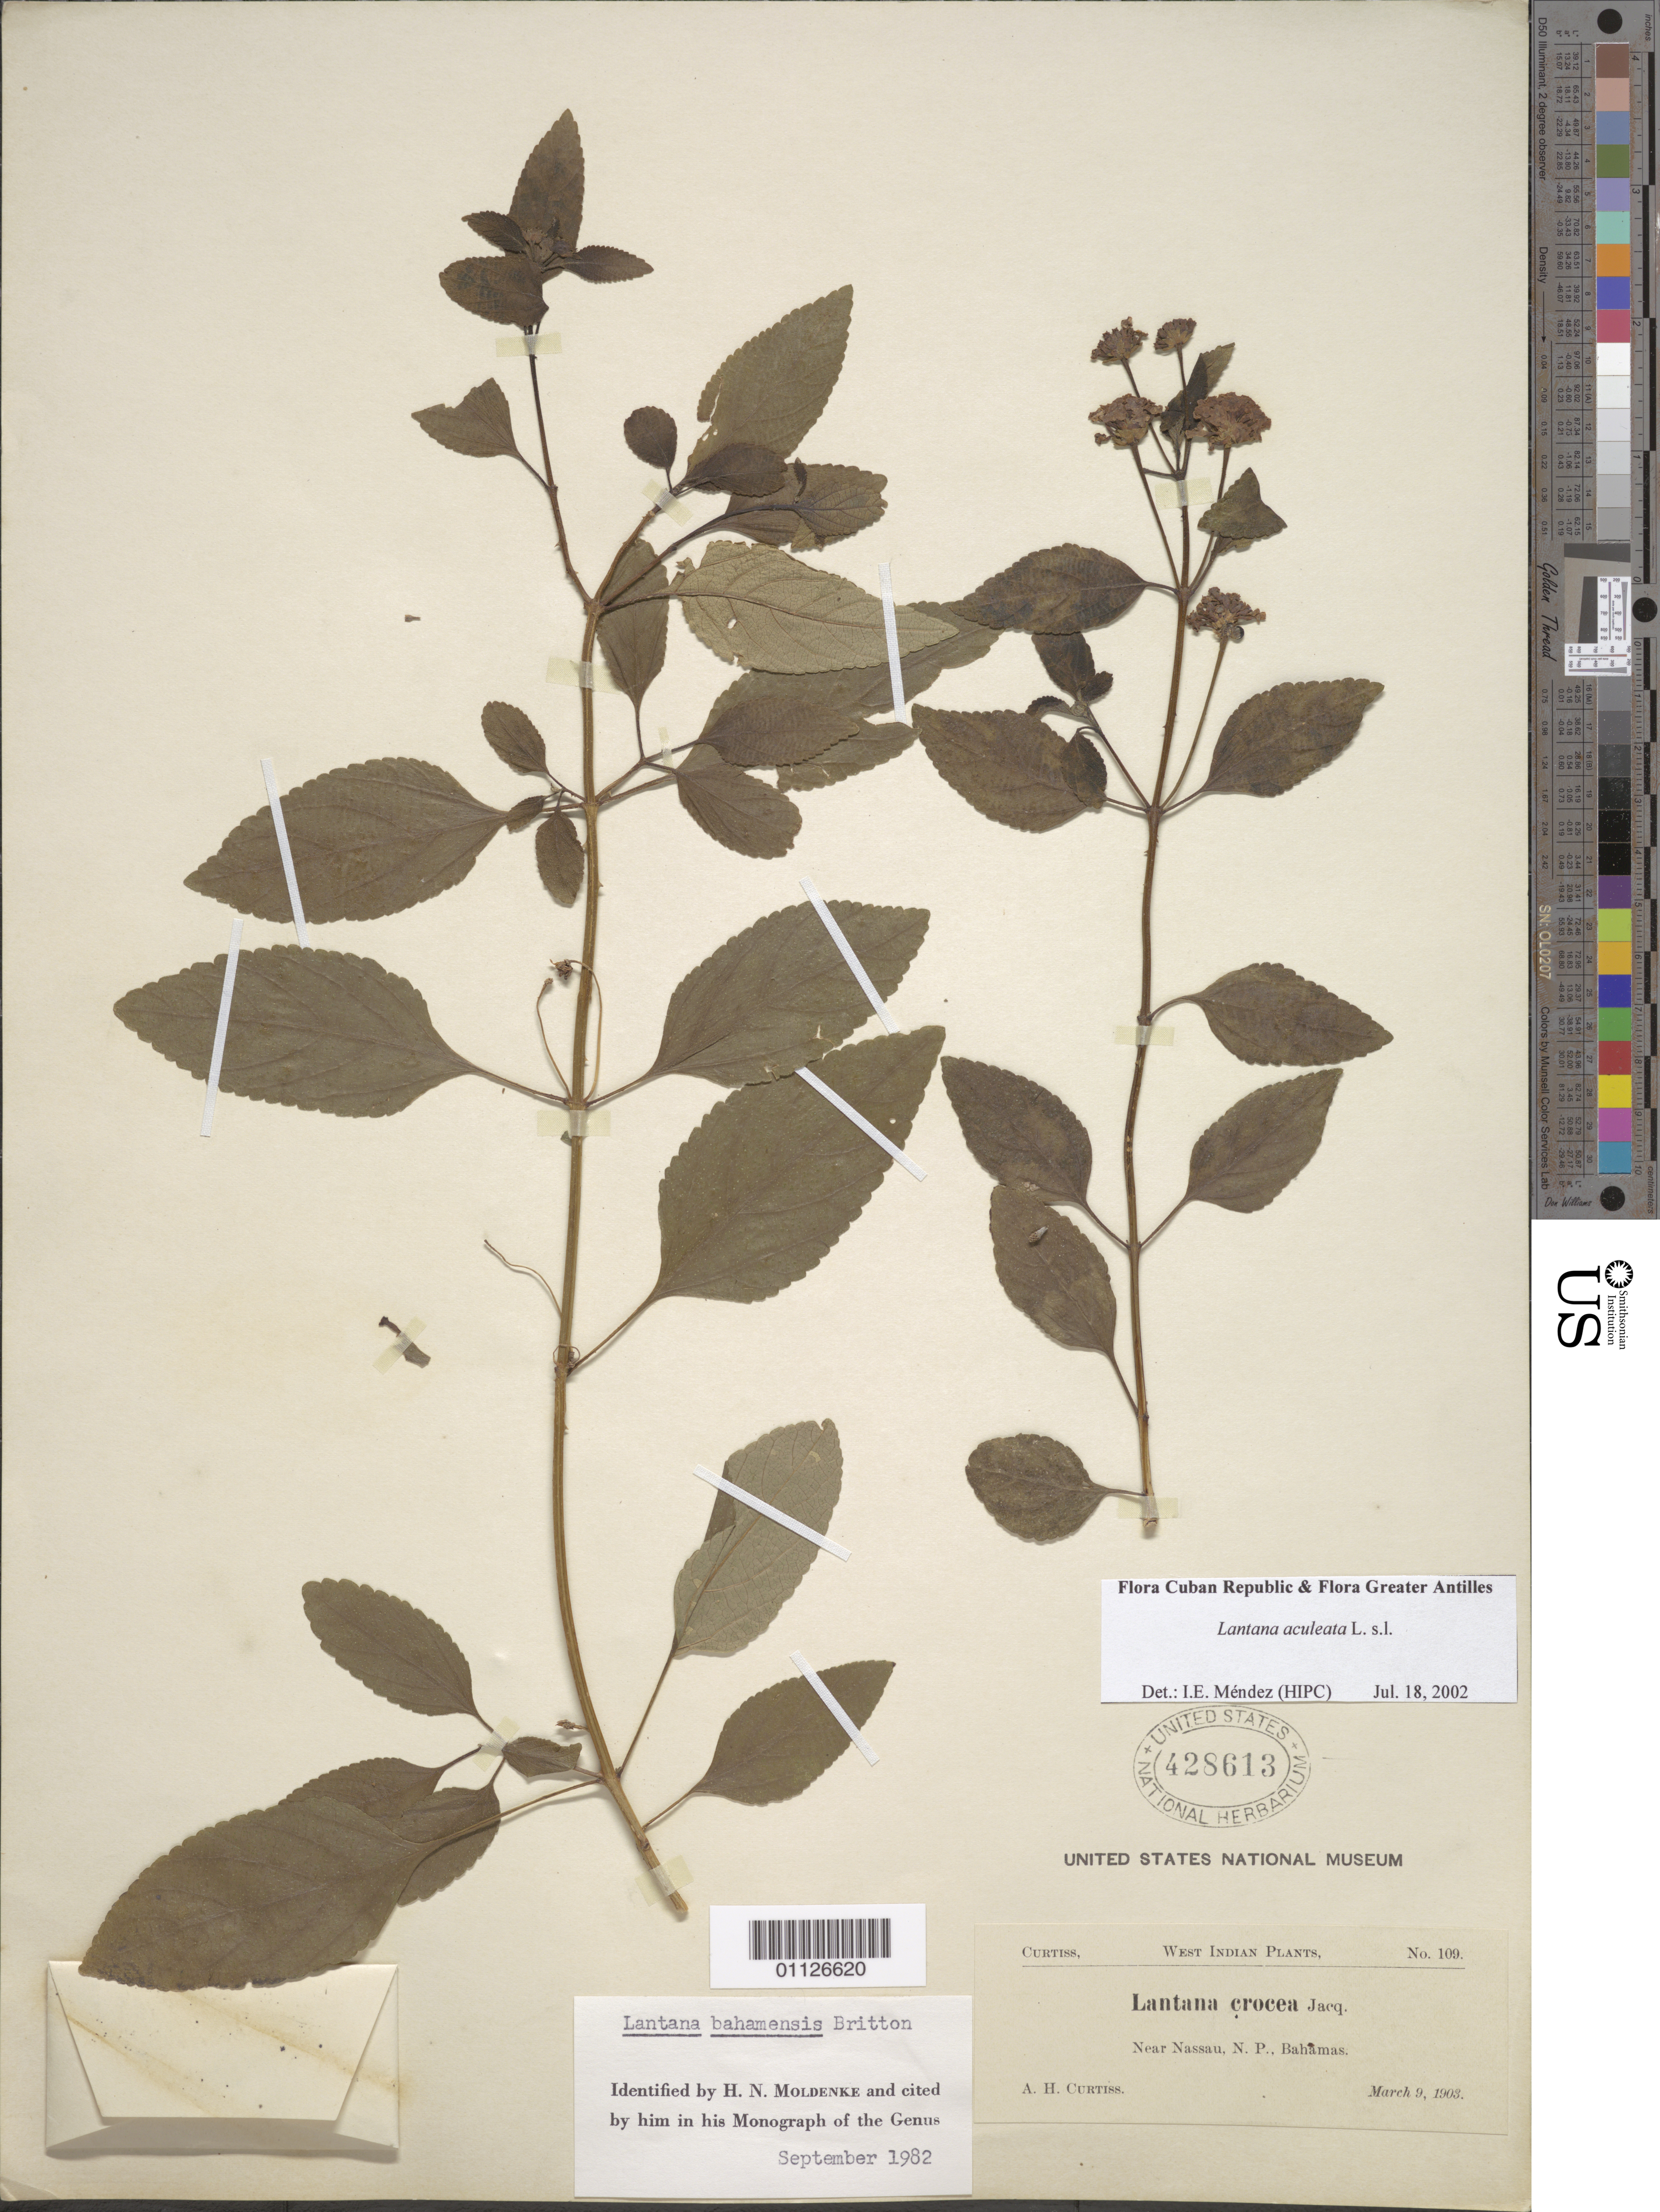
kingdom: Plantae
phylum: Tracheophyta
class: Magnoliopsida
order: Lamiales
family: Verbenaceae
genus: Lantana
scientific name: Lantana x aculeata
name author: L.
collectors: A. H. Curtiss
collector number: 109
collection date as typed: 09 Mar 1903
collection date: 1903-03-09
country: Bahamas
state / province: New Providence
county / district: Nassau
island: New Providence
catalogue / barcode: US 428613